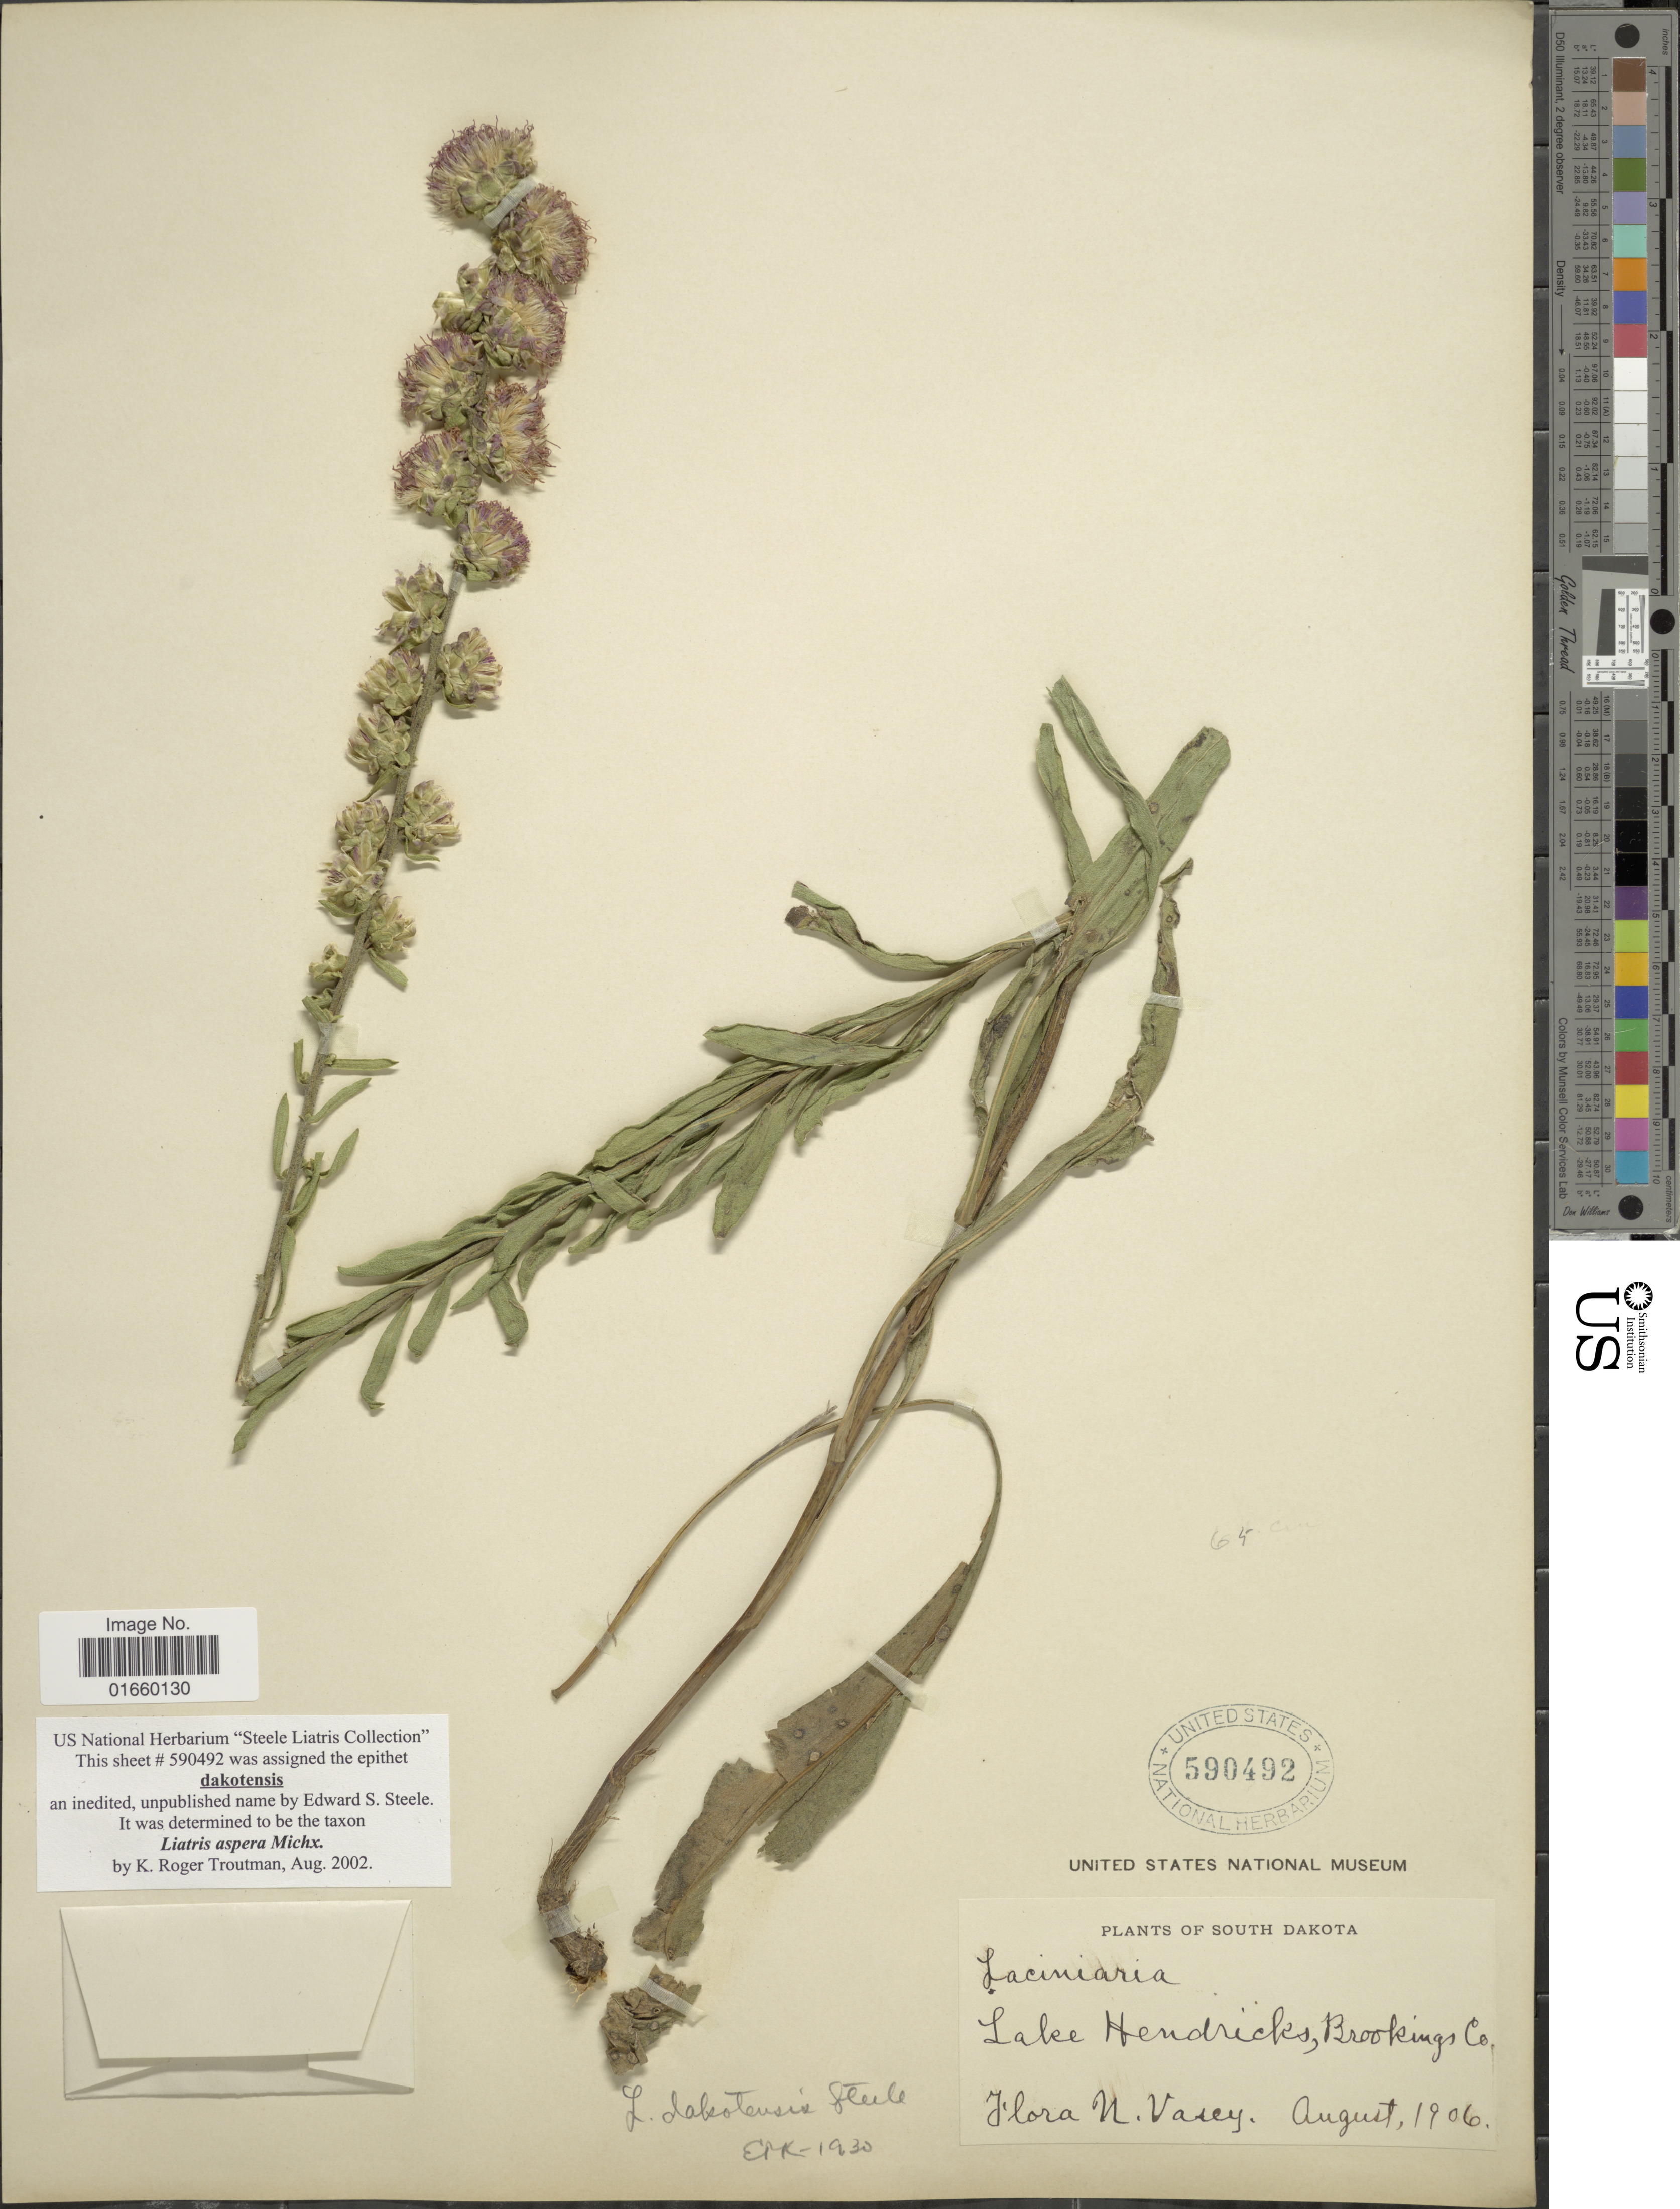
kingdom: Plantae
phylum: Tracheophyta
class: Magnoliopsida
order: Asterales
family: Asteraceae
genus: Liatris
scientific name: Liatris aspera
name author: Michx.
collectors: N. Vasey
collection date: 1906-08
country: United States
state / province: South Dakota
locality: Lake Hendricks, Brookings Co.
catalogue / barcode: US 590492